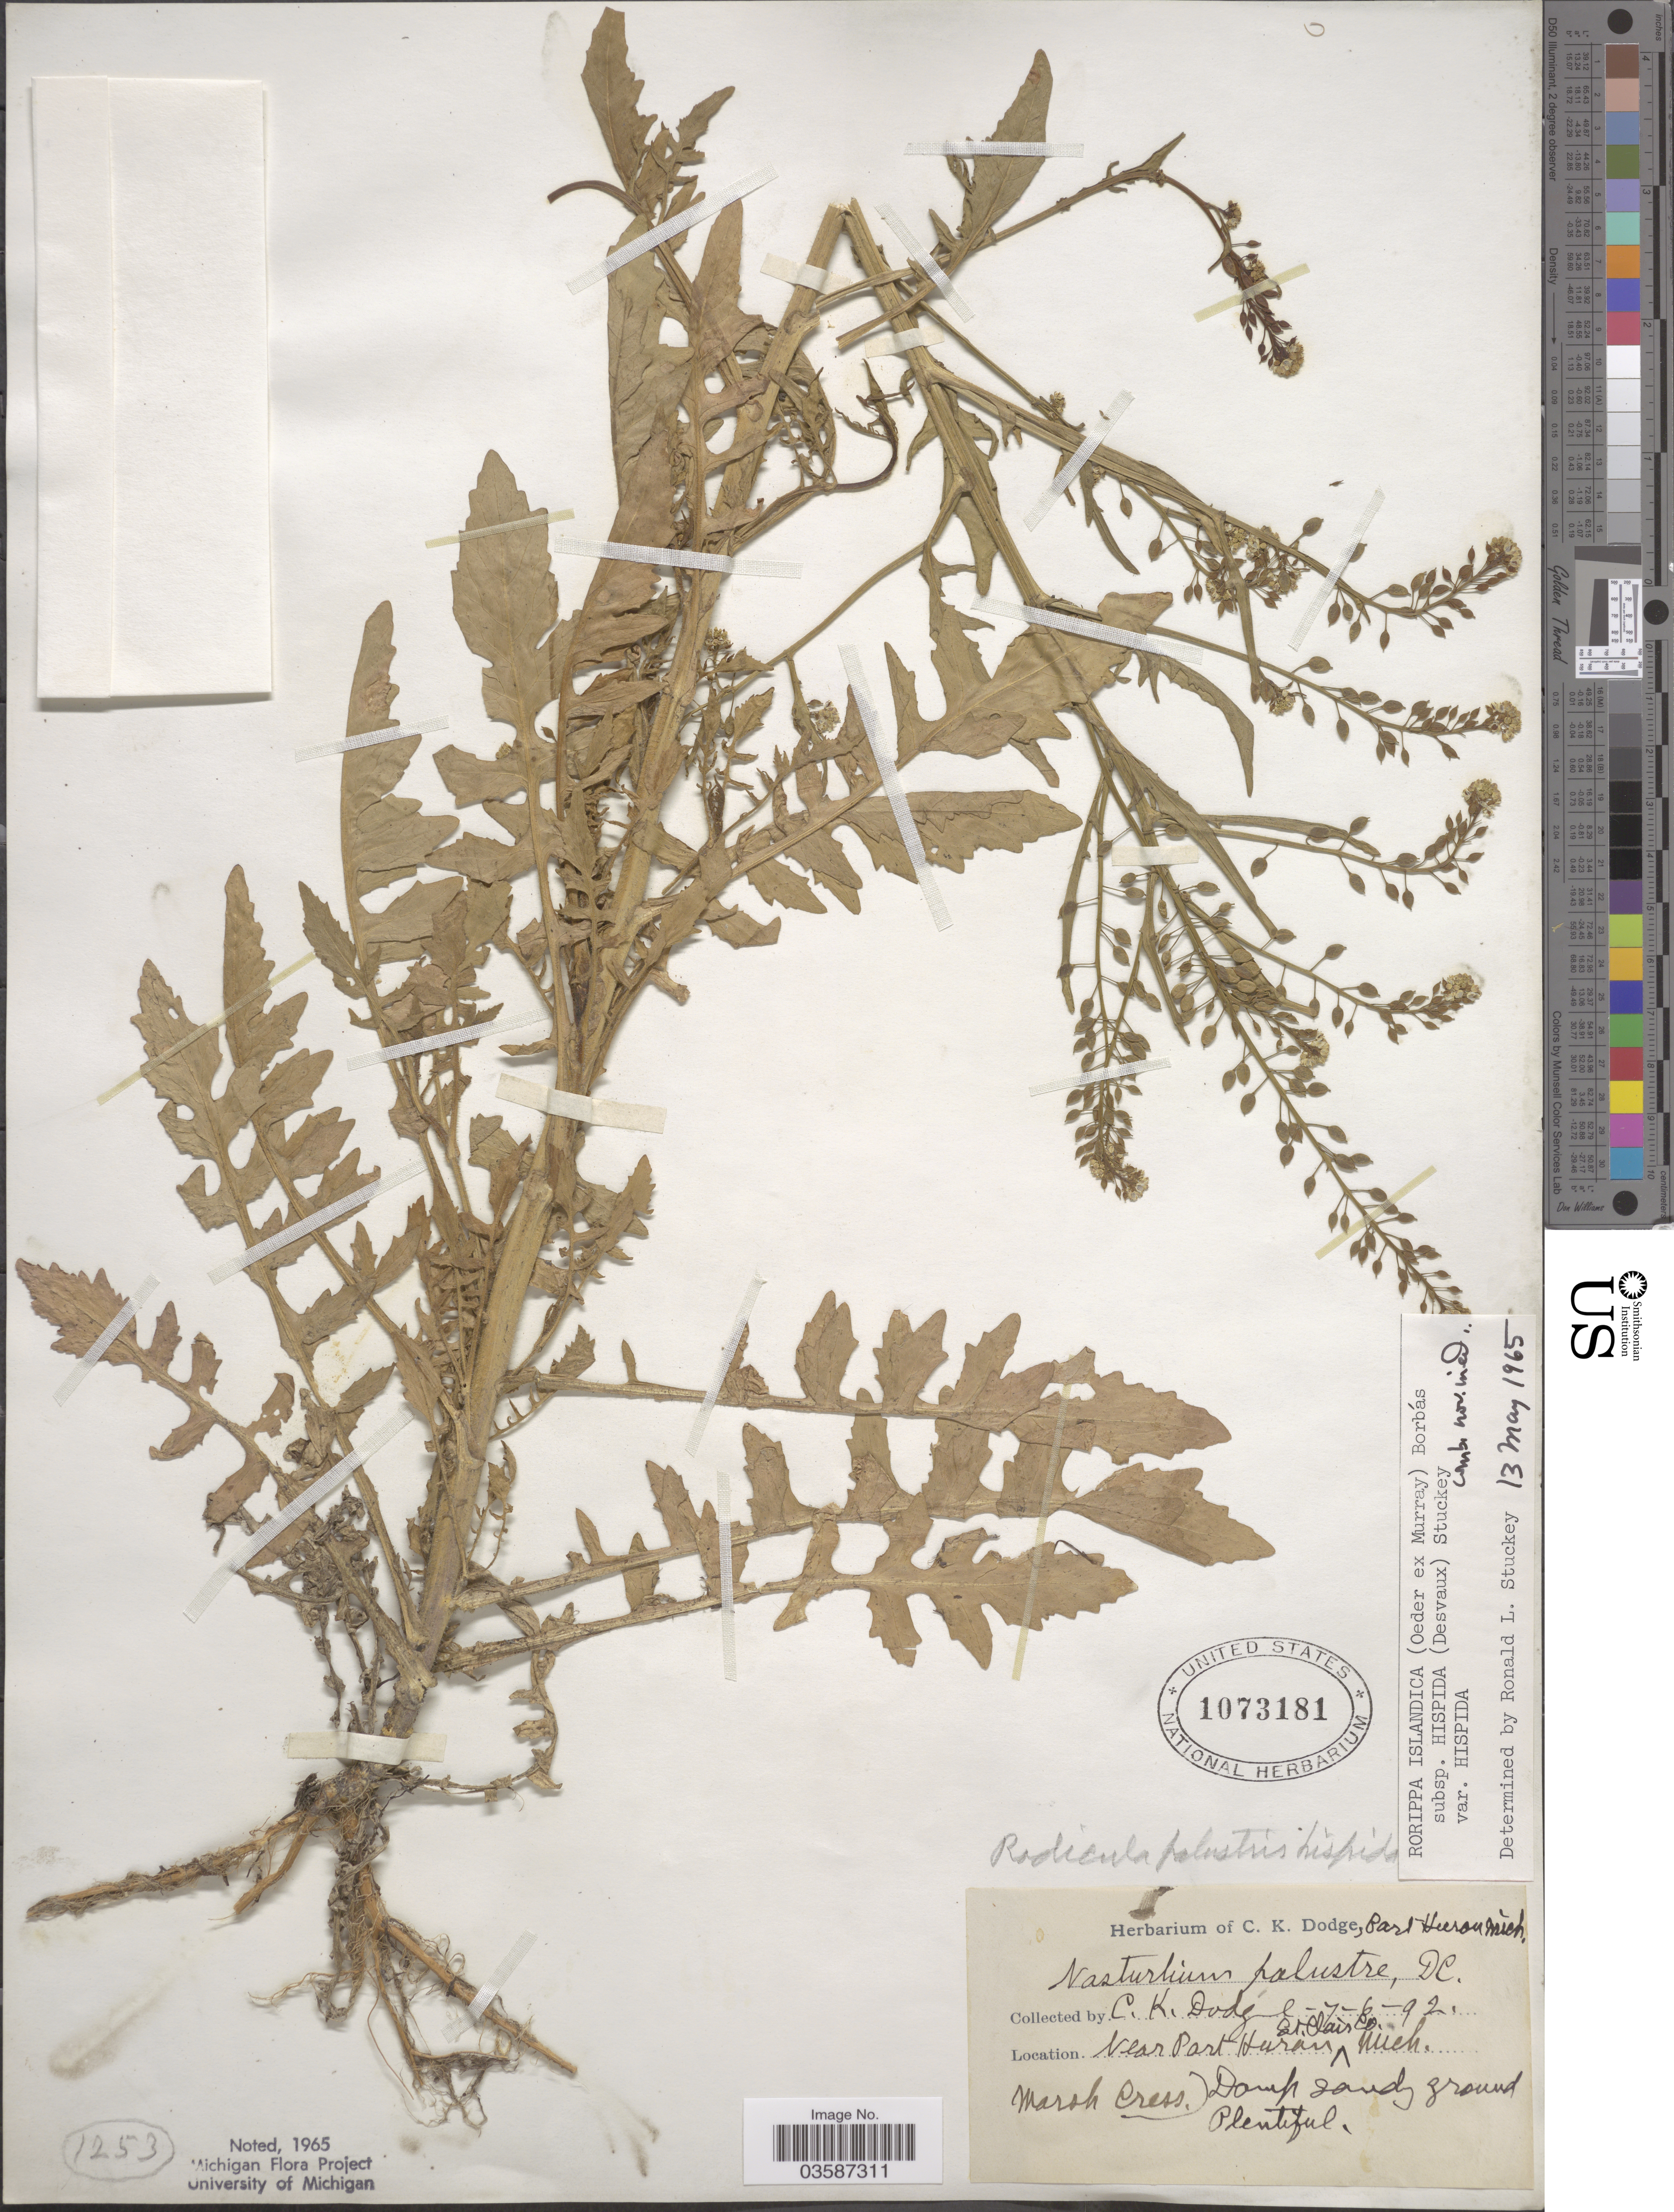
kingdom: Plantae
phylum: Tracheophyta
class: Magnoliopsida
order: Brassicales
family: Brassicaceae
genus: Rorippa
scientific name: Rorippa islandica var. hispida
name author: (Desv.) Butters & Abbe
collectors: C. Dodge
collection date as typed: Transcribed d/m/y: 6/7/92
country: United States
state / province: Michigan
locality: Near Port Huron, St. Clair Co.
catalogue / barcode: US 1073181